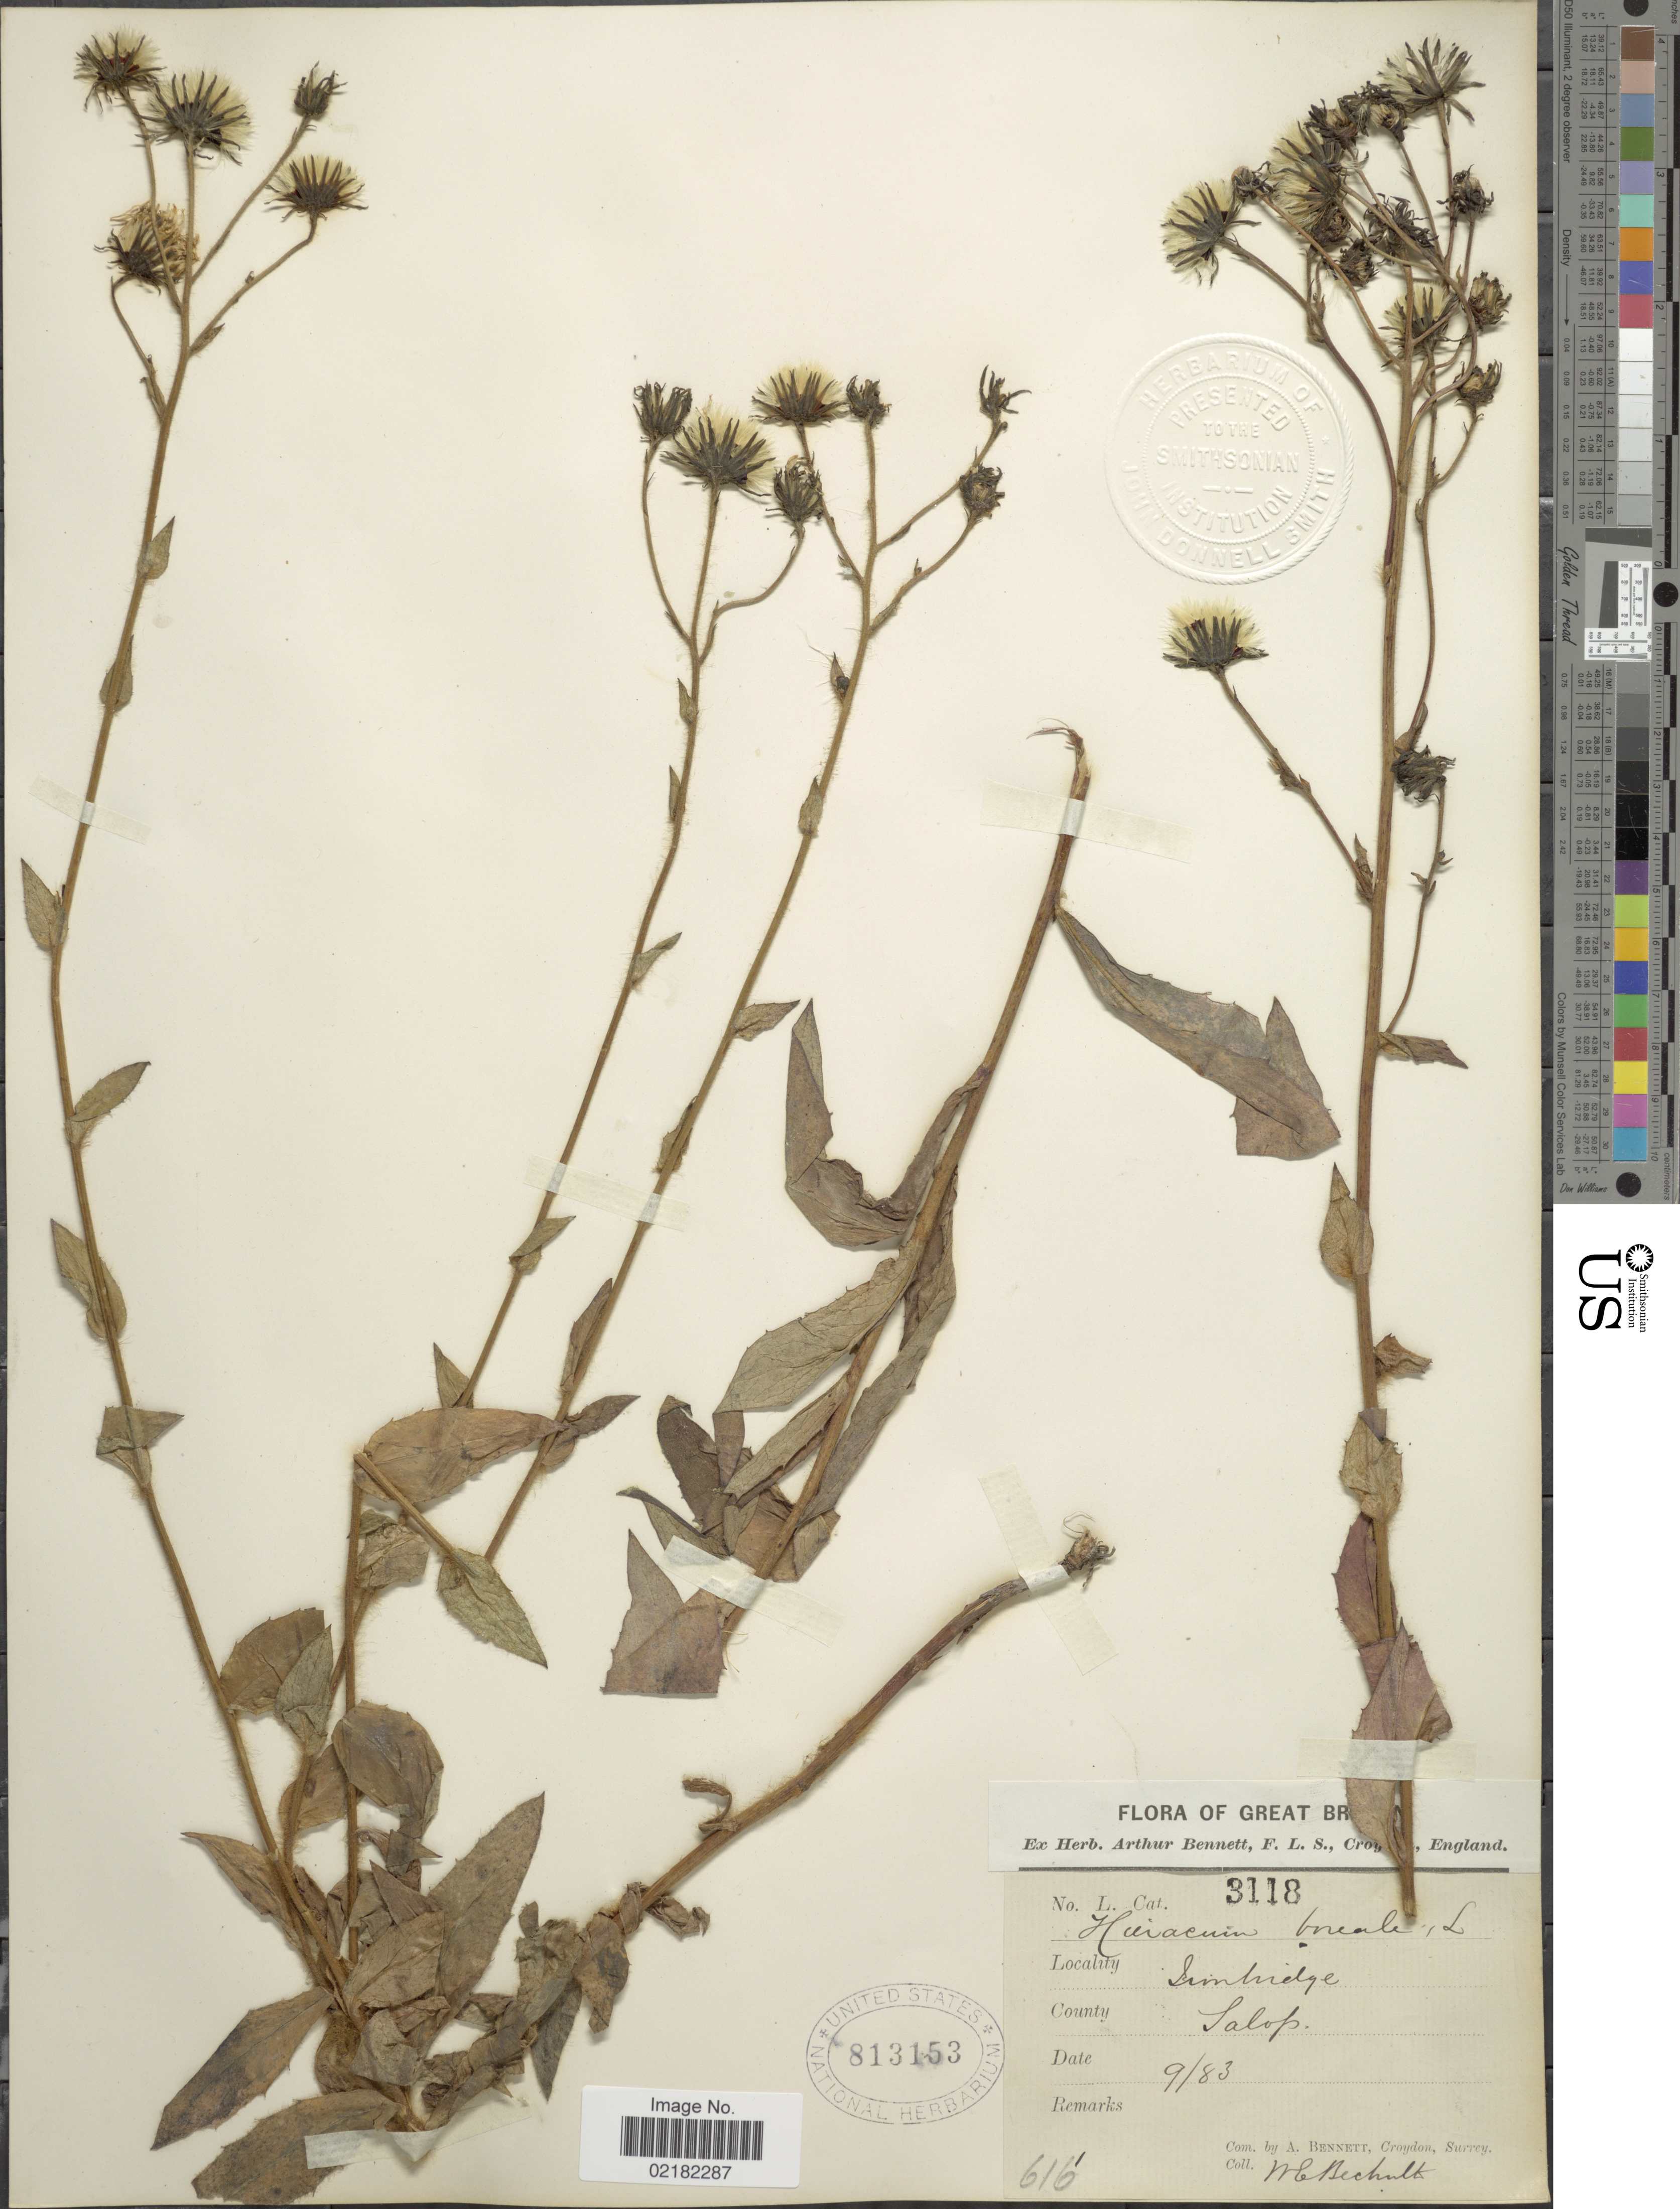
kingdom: Plantae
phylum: Tracheophyta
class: Magnoliopsida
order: Asterales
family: Asteraceae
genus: Hieracium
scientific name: Hieracium sabaudum subsp. boreale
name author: (Fr.) Hayek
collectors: W. Bechult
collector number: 616?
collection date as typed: Transcribed d/m/y: /9/83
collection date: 1883-09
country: United Kingdom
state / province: England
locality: Great Brittain, Ironbridge, County Salop (Shropshire).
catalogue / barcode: US 813153